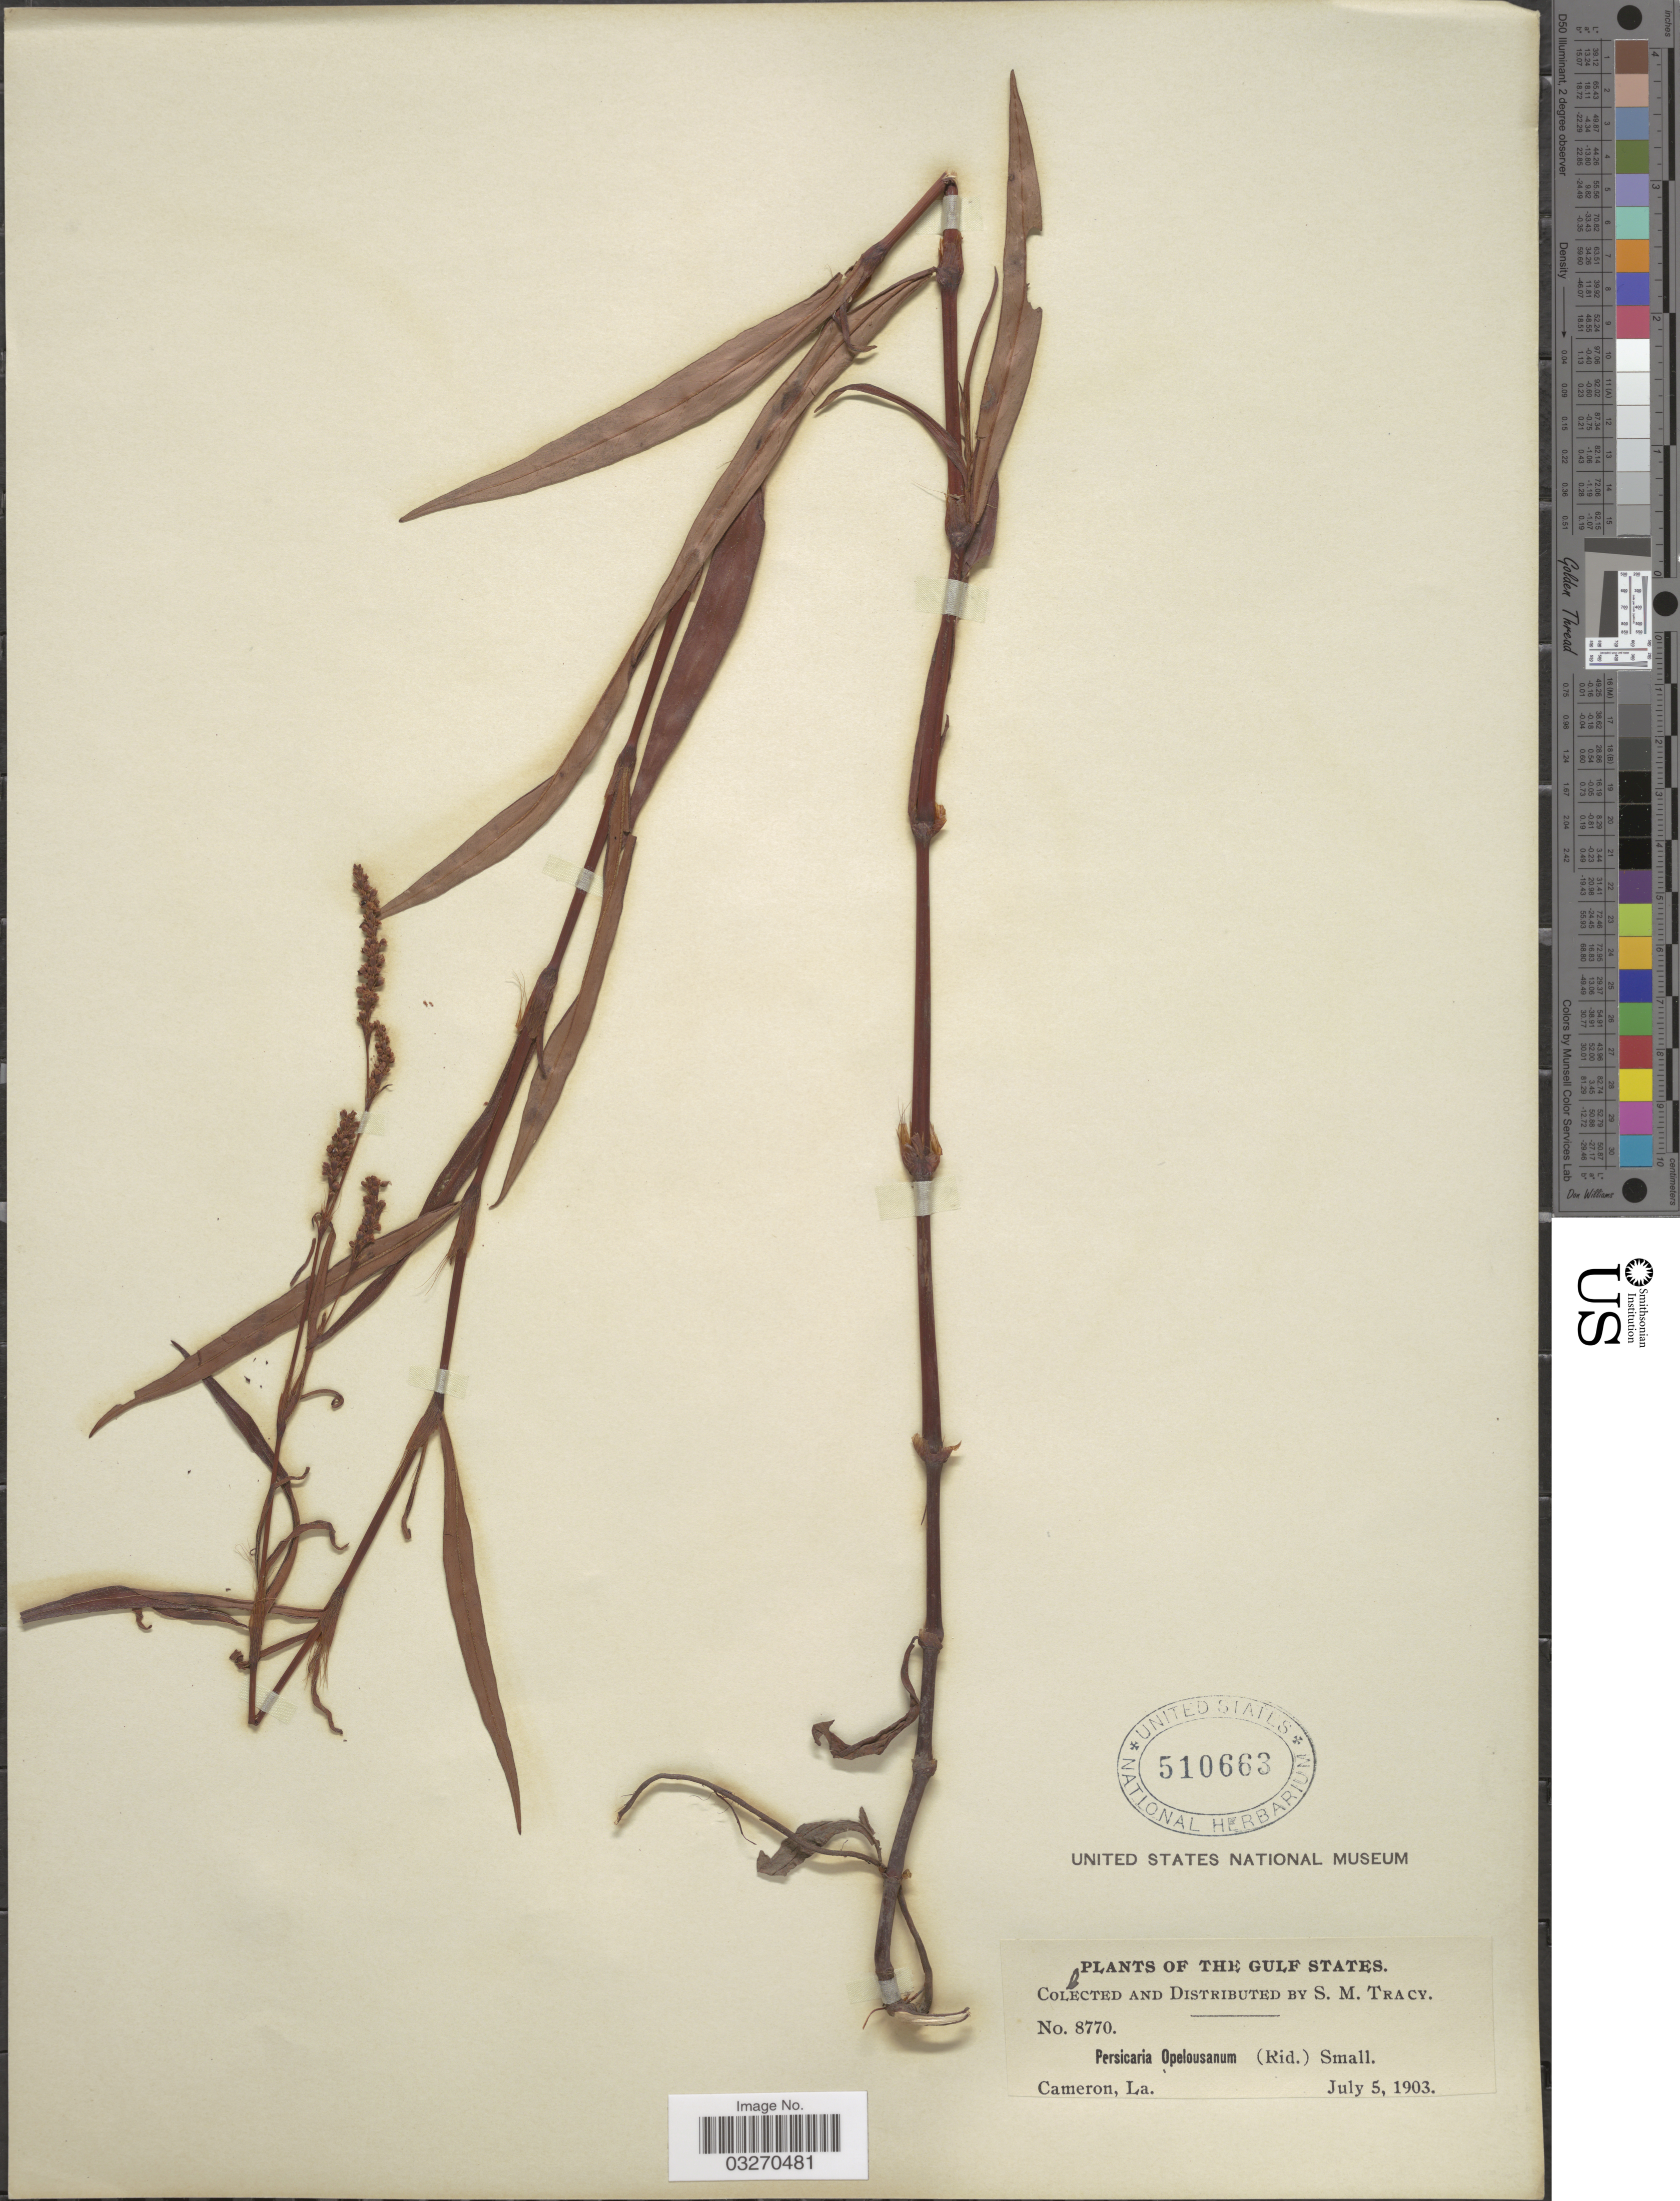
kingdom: Plantae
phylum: Tracheophyta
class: Magnoliopsida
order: Caryophyllales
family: Polygonaceae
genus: Persicaria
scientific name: Persicaria hydropiperoides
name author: (Michx.) Small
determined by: Atha, D. E.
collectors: S. M. Tracy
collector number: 8770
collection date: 1903-07-05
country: United States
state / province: Louisiana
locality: The Gulf States, Cameron.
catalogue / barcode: US 510663